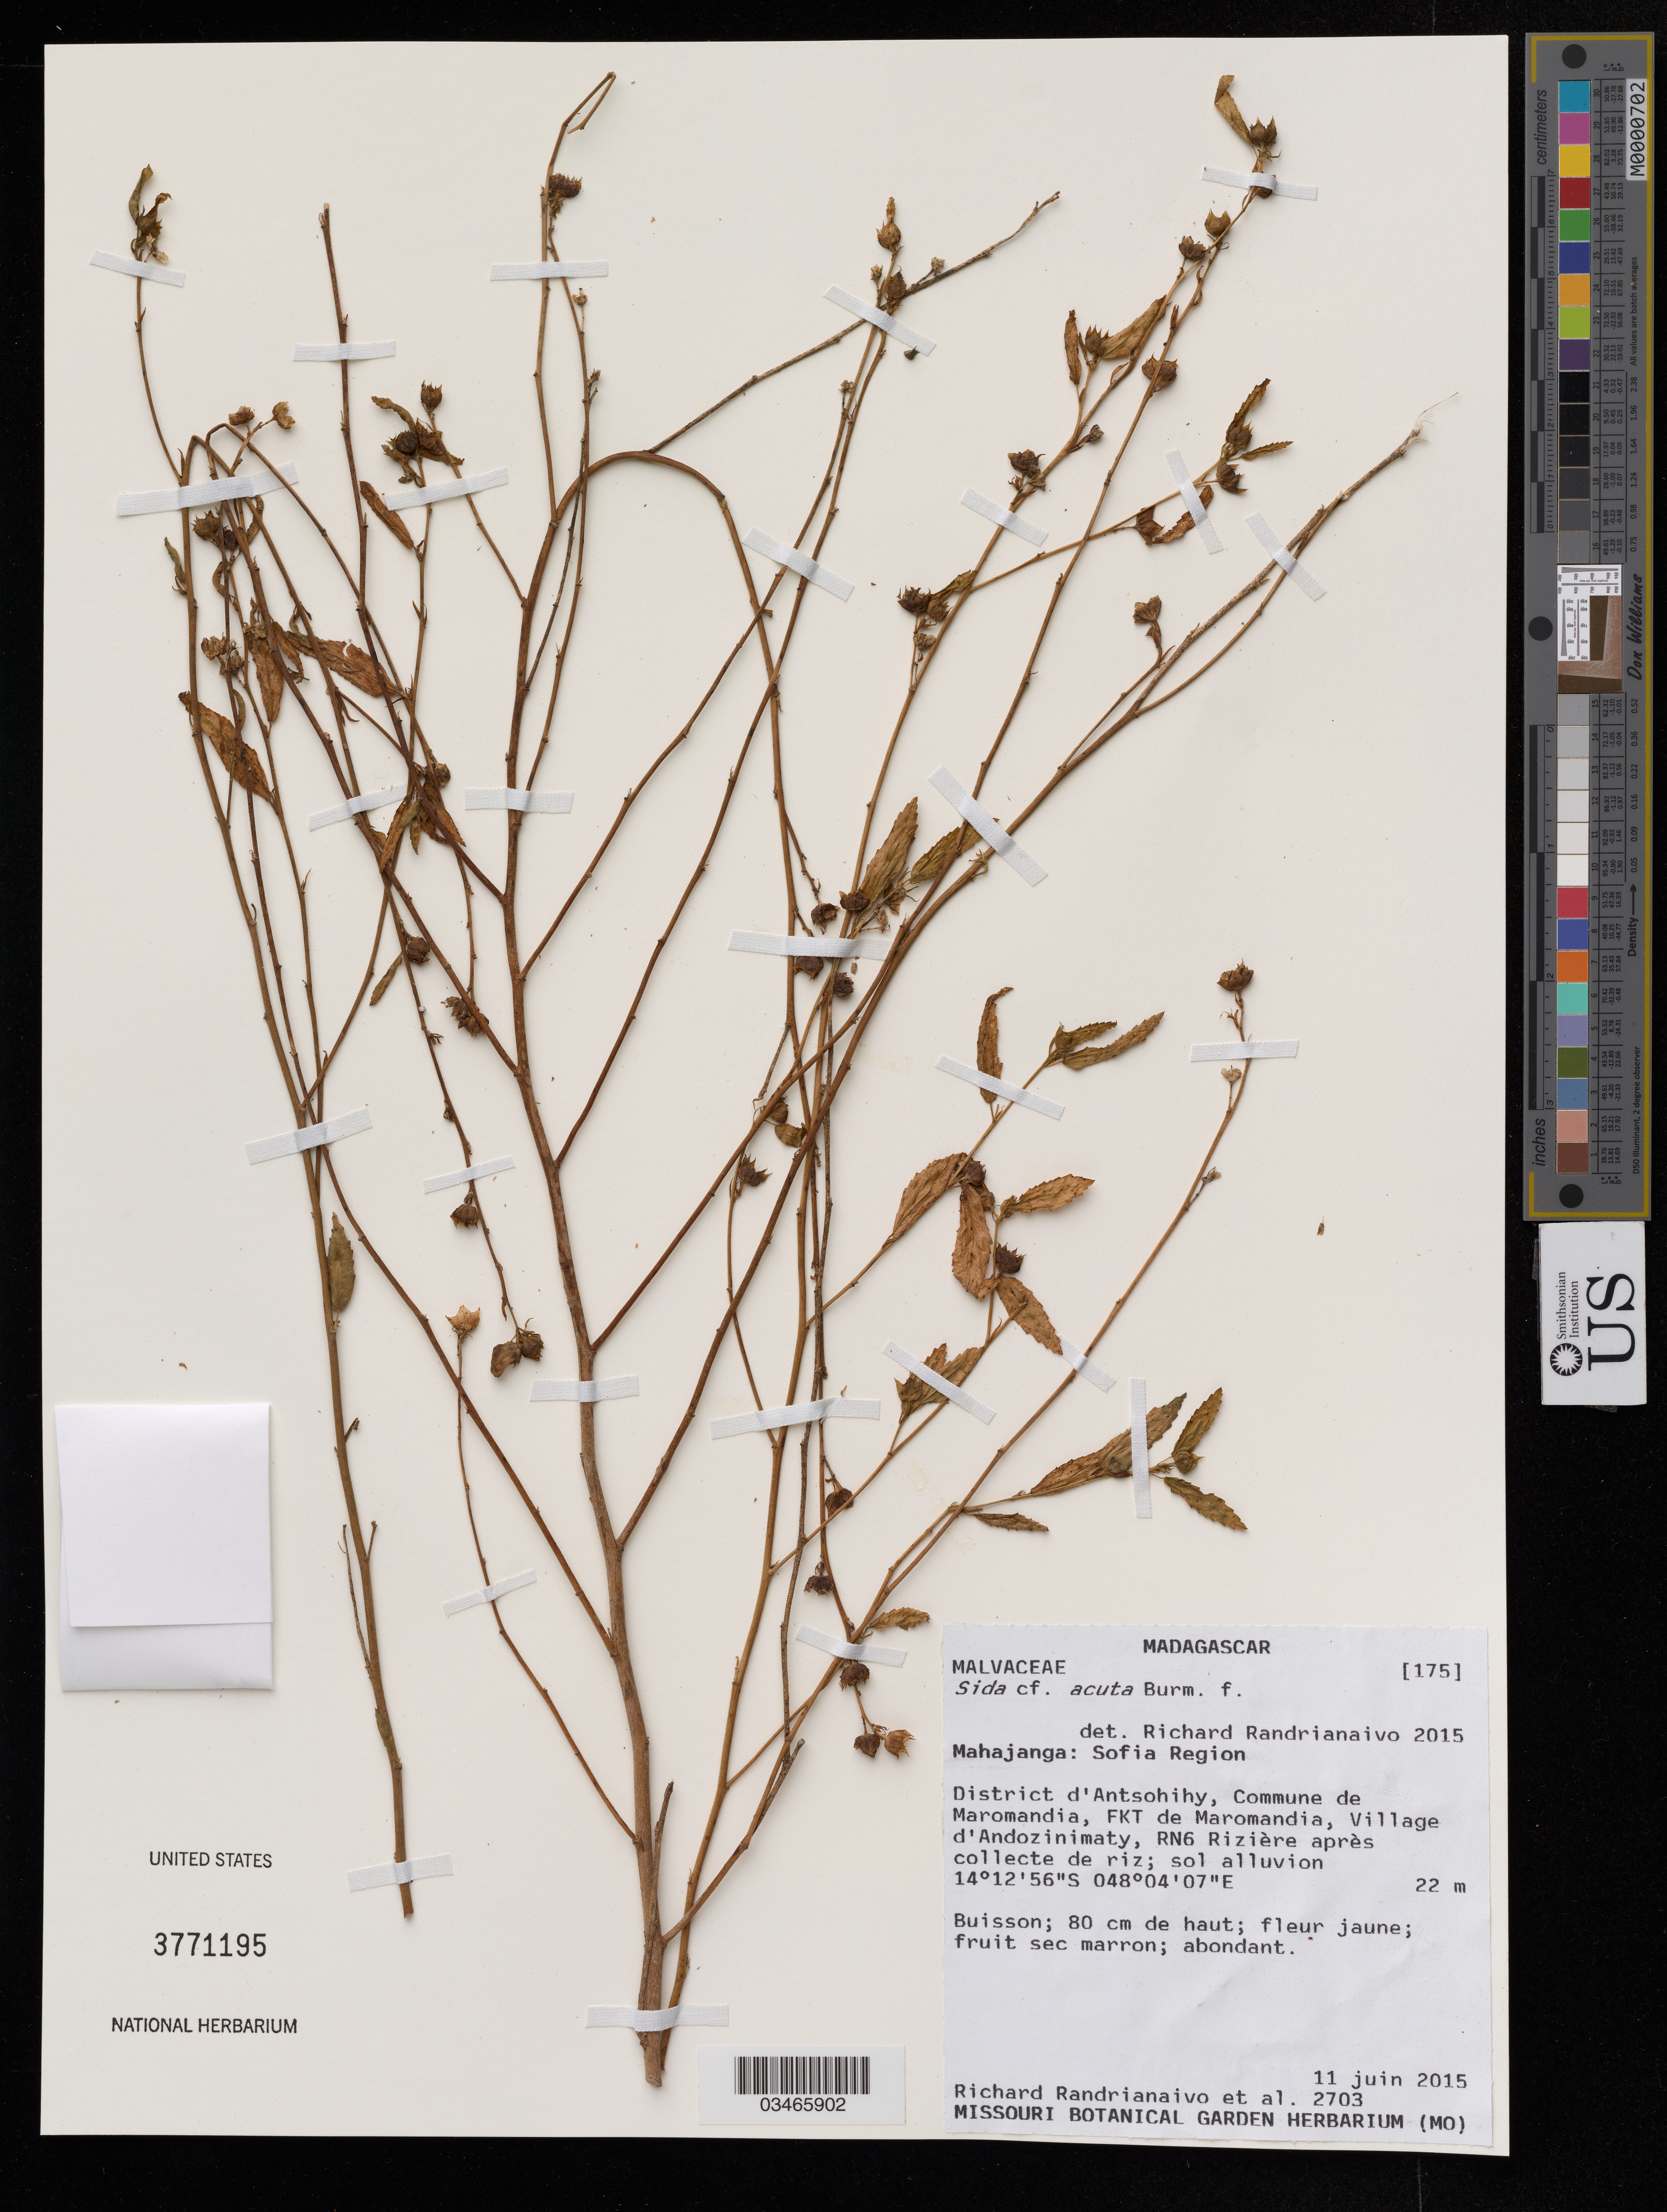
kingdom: Plantae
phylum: Tracheophyta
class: Magnoliopsida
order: Malvales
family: Malvaceae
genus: Sida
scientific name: Sida acuta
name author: Burm. f.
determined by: Randrianaivo, R.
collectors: R. Randrianaivo et al.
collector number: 2703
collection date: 2015-06-11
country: Madagascar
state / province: Sofia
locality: District d'Antsohihy, Commune de Maromandia, FKT de Maromandia, Village d'Andozinimaty, RN6 Riziere apres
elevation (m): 22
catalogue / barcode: US 3771195